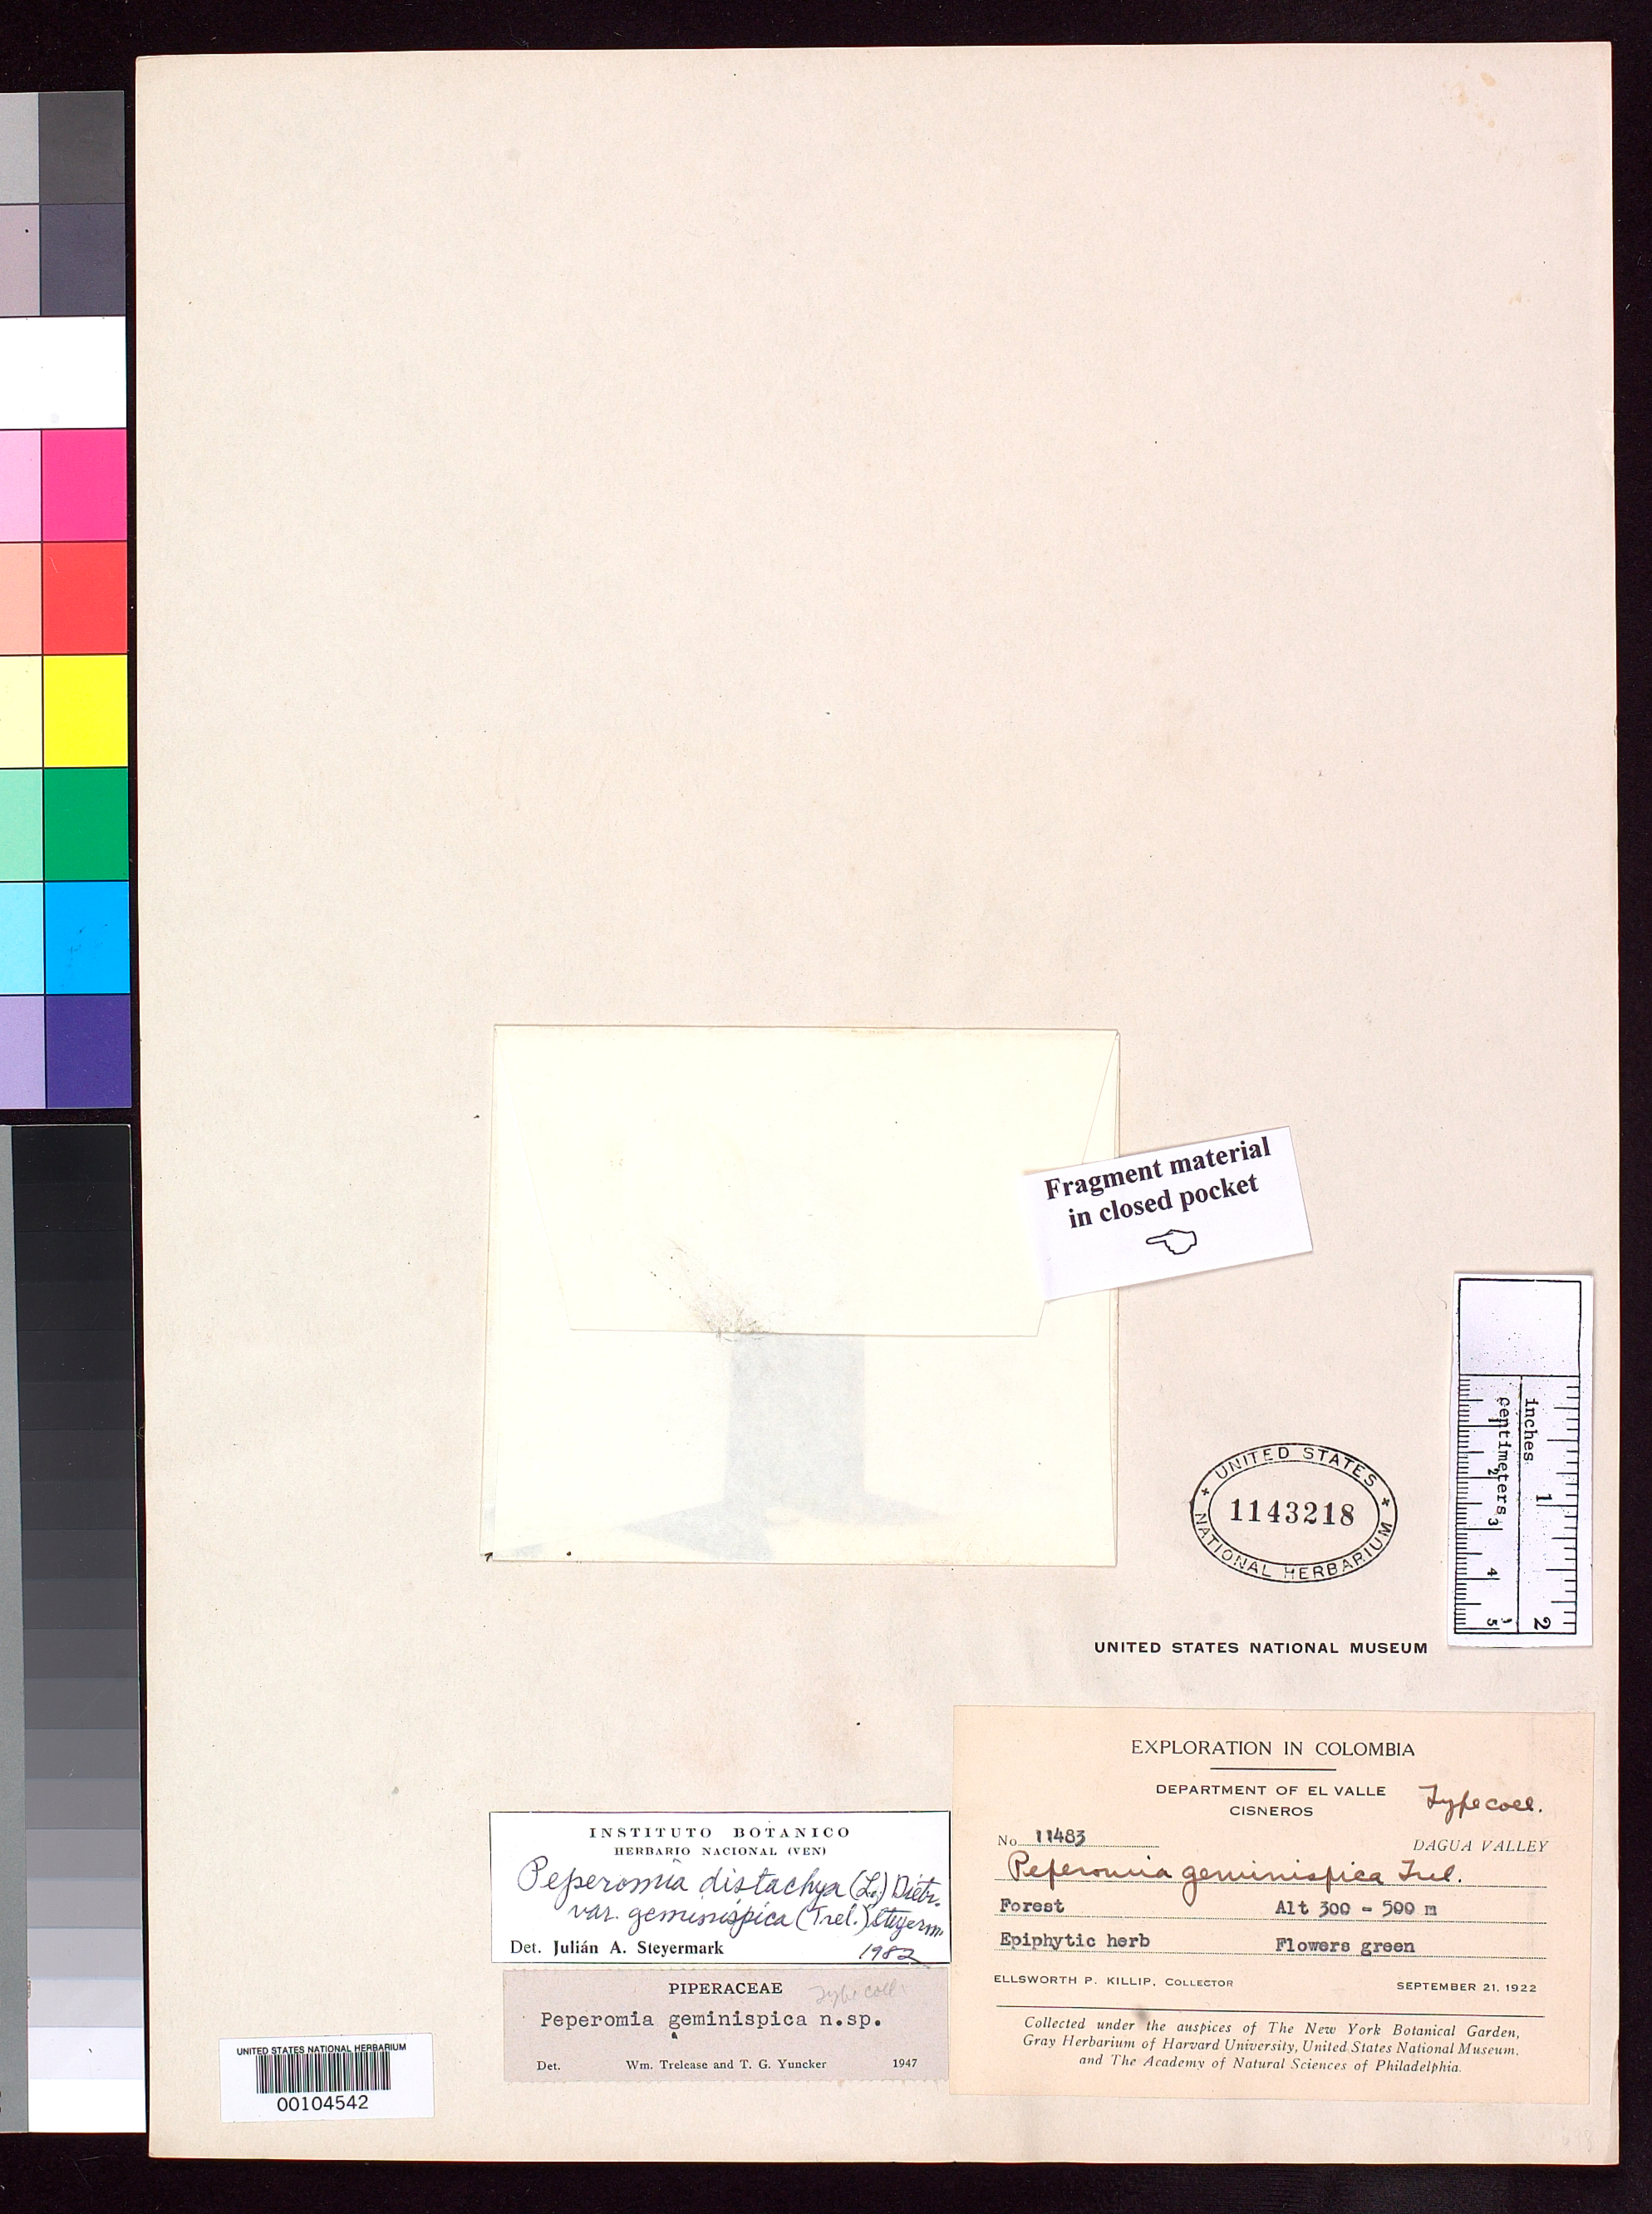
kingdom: Plantae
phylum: Tracheophyta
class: Magnoliopsida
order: Piperales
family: Piperaceae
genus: Peperomia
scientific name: Peperomia geminispica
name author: Trel. & Yunck.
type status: Isotype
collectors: E. P. Killip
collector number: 11483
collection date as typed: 21 Sep 1922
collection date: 1922-09-21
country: Colombia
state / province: Valle del Cauca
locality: Department of El Valle. Cisneros. Dagua Valley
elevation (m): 300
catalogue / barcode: US 1143218